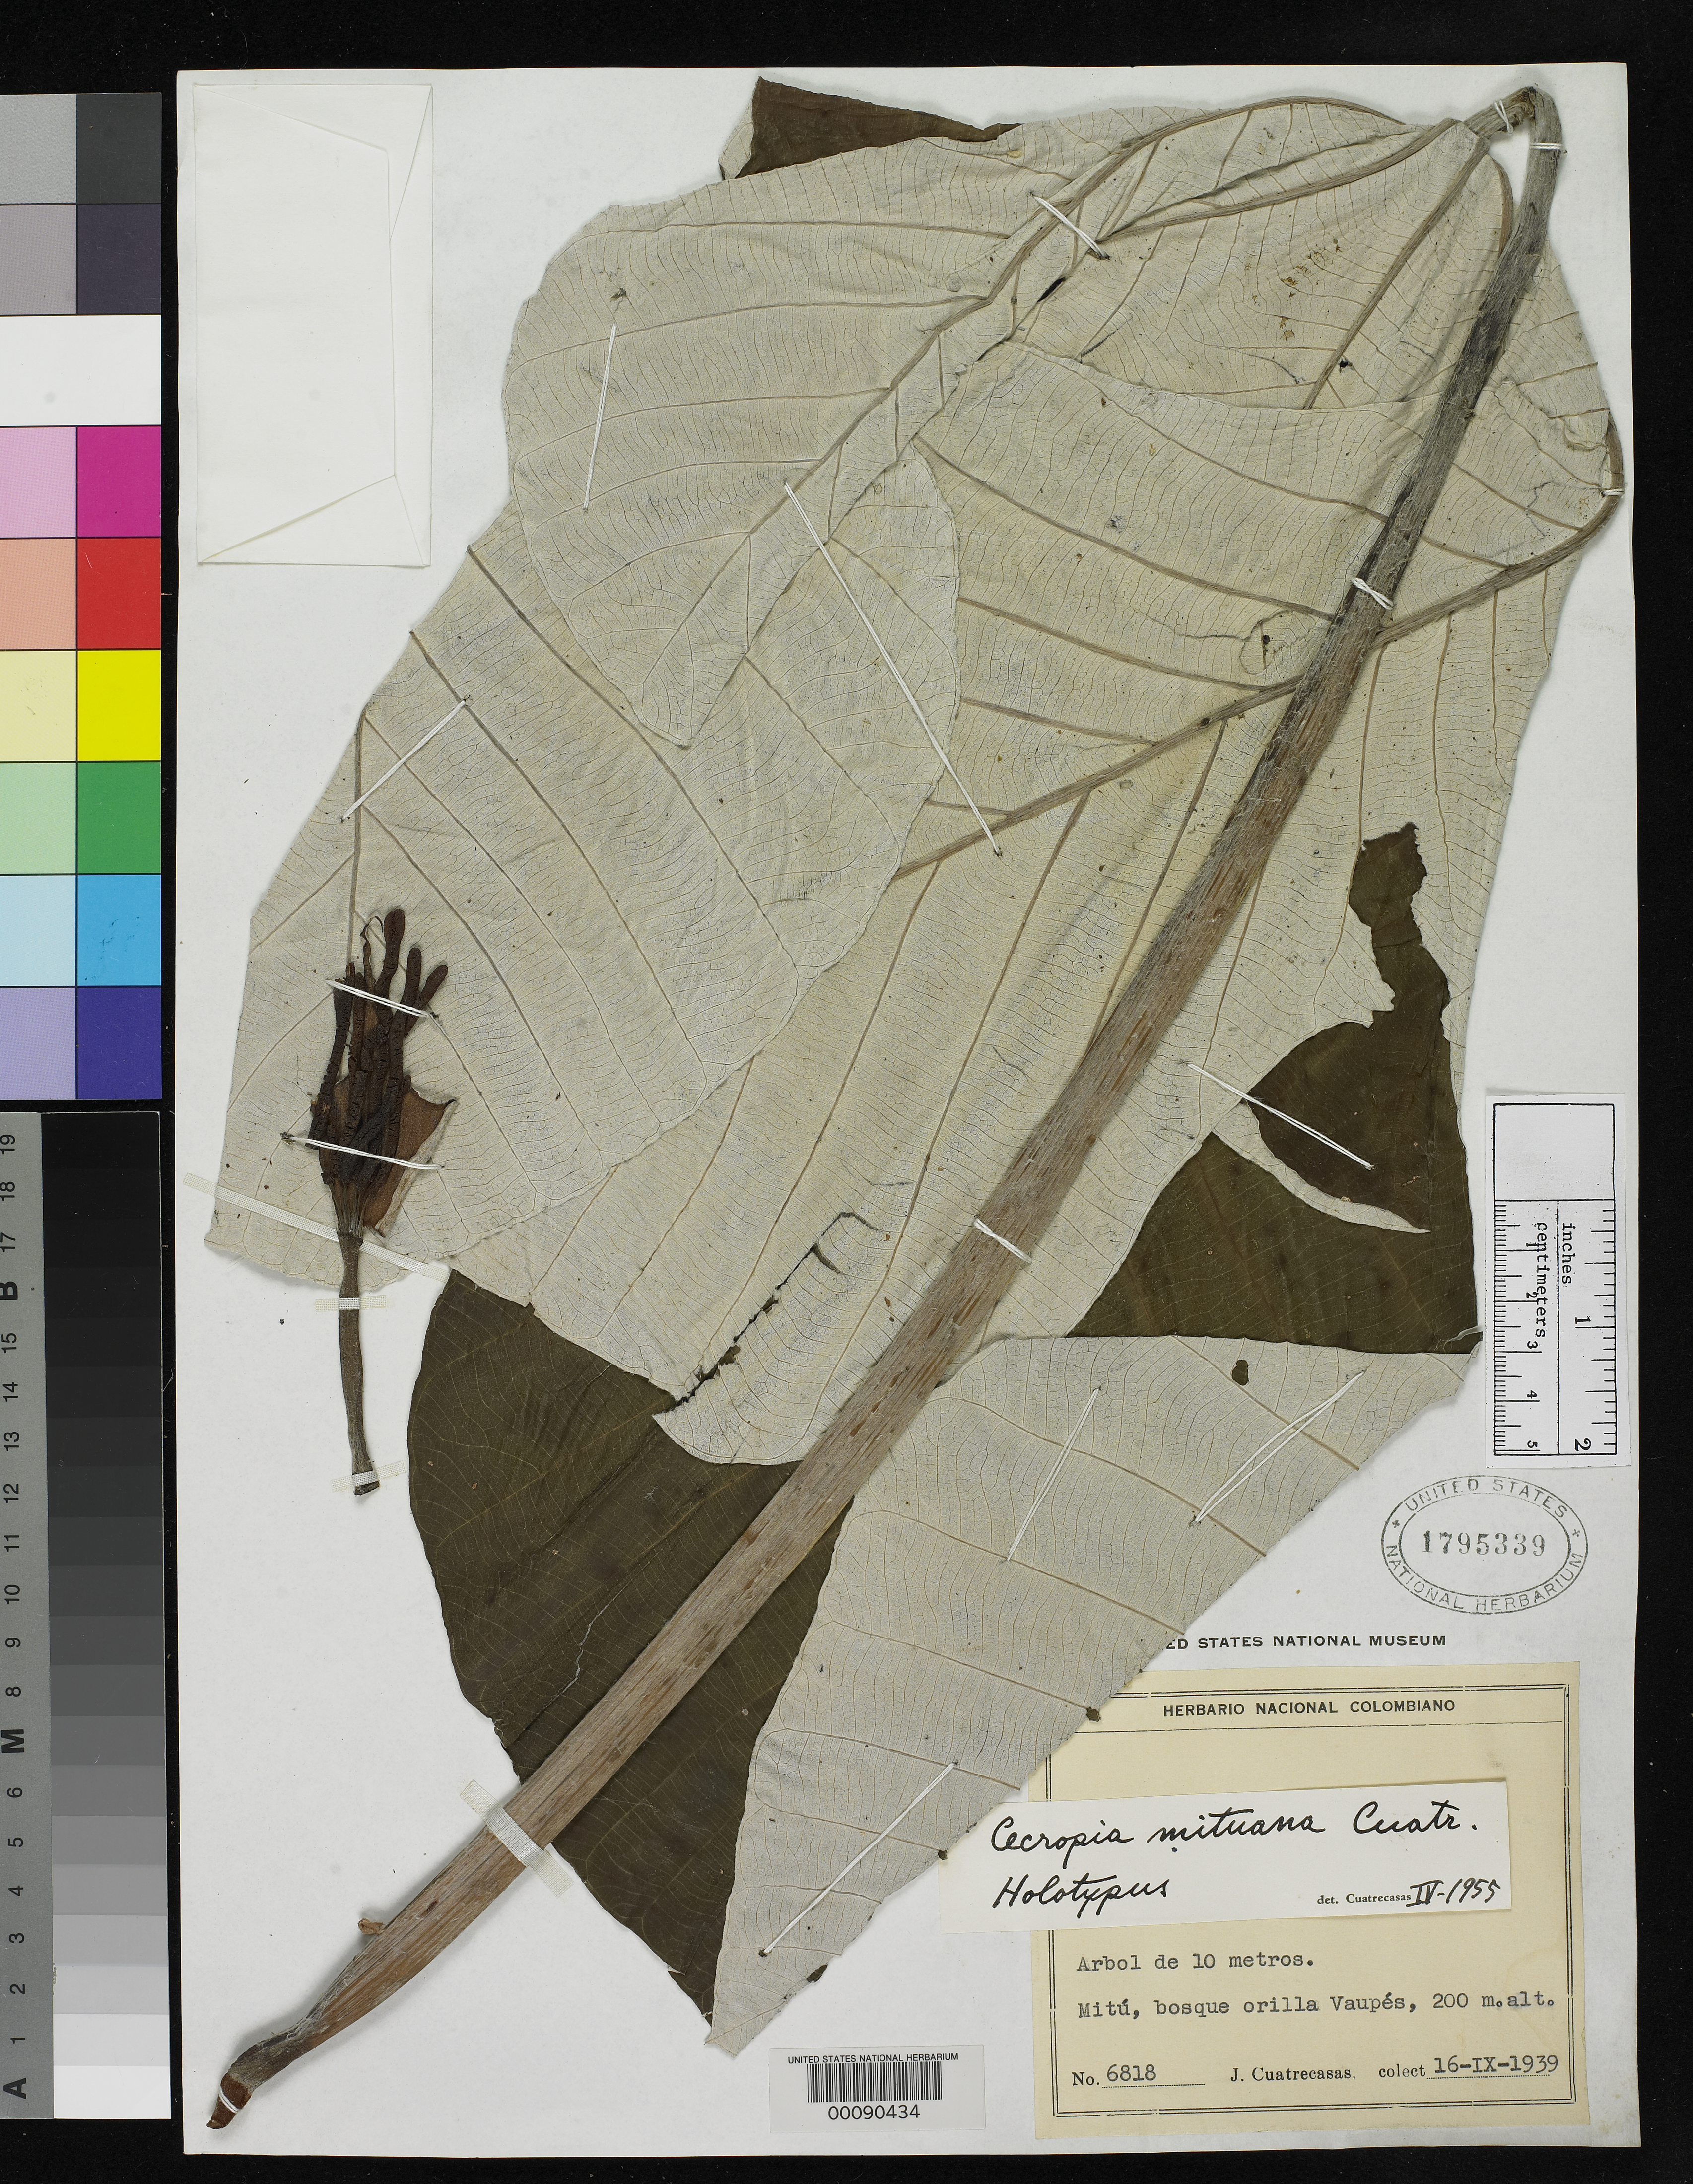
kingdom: Plantae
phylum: Tracheophyta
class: Magnoliopsida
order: Rosales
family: Urticaceae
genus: Cecropia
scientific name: Cecropia mituana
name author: Cuatrec.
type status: Holotype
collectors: J. Cuatrecasas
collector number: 6818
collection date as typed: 16 Sep 1939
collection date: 1939-09-16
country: Colombia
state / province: Vaupés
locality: Mitu, Orila Rio Vaupes.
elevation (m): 200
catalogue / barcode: US 1795339